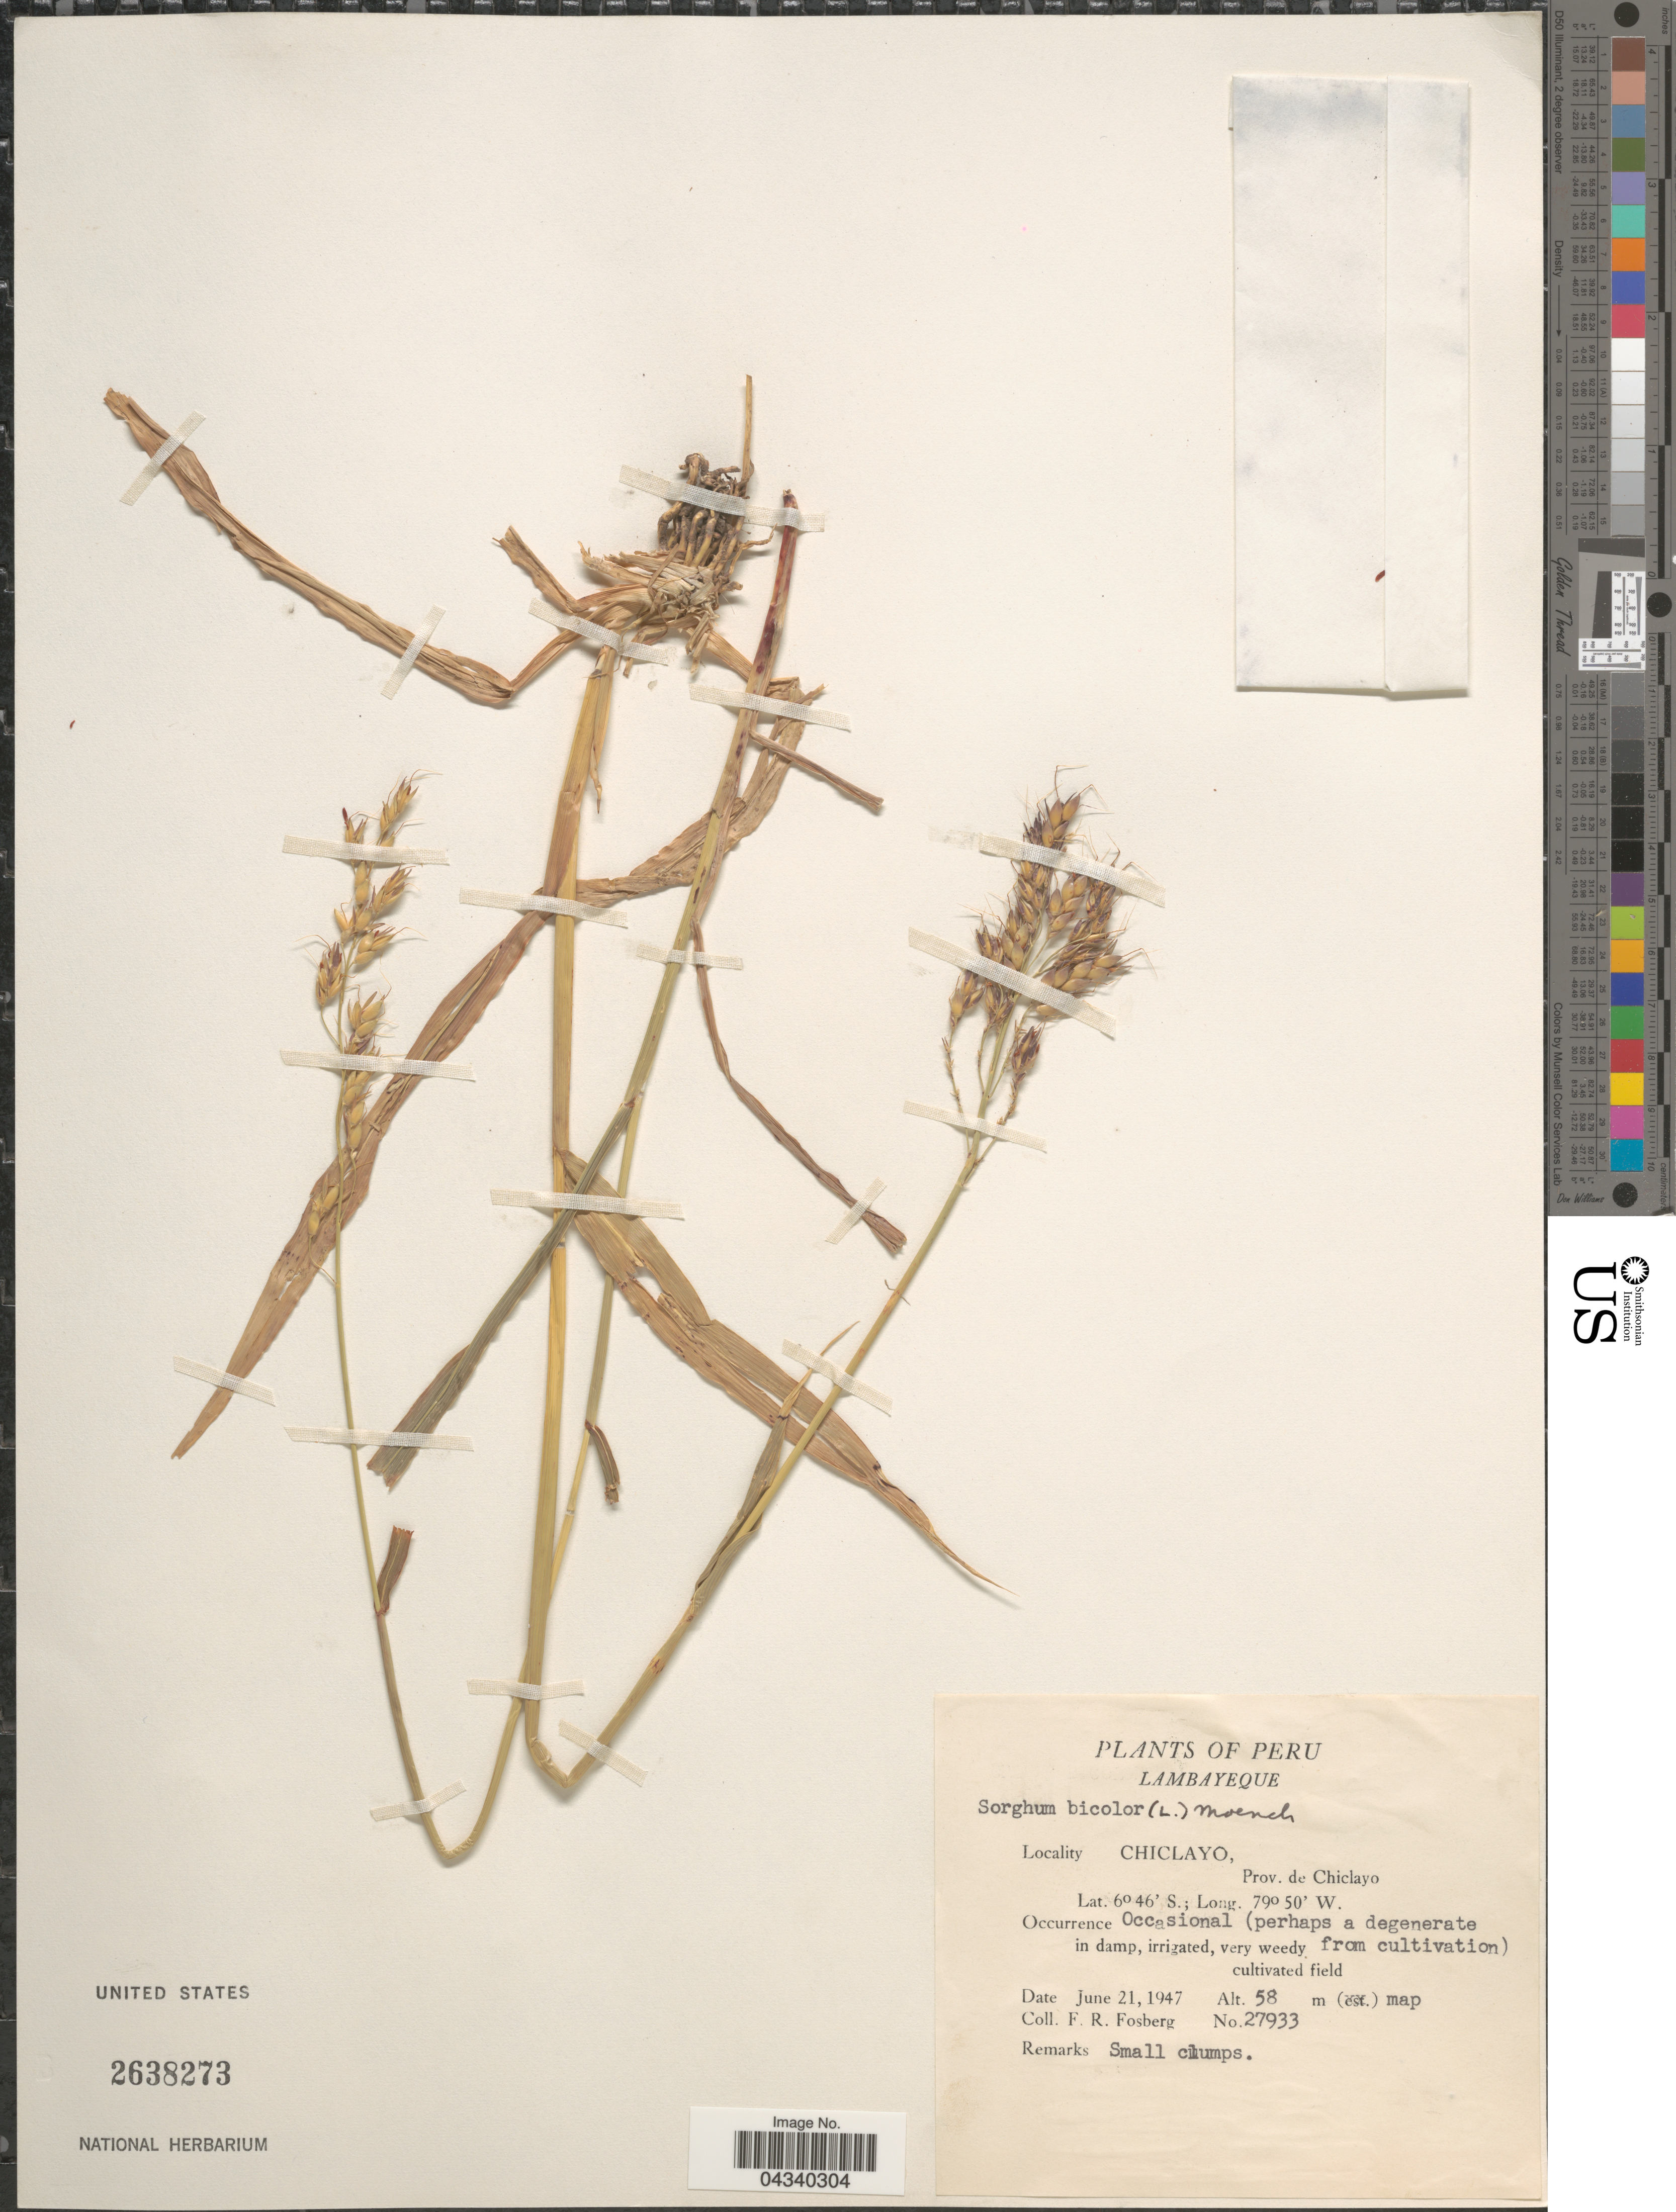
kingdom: Plantae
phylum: Tracheophyta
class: Liliopsida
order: Poales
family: Poaceae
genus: Sorghum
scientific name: Sorghum bicolor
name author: (L.) Moench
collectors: F. R. Fosberg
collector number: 27933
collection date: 1947-06-21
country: Peru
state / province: Lambayeque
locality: Lambayeque. Chiclayo. Prov. de Chiclayo.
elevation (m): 58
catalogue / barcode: US 2638273